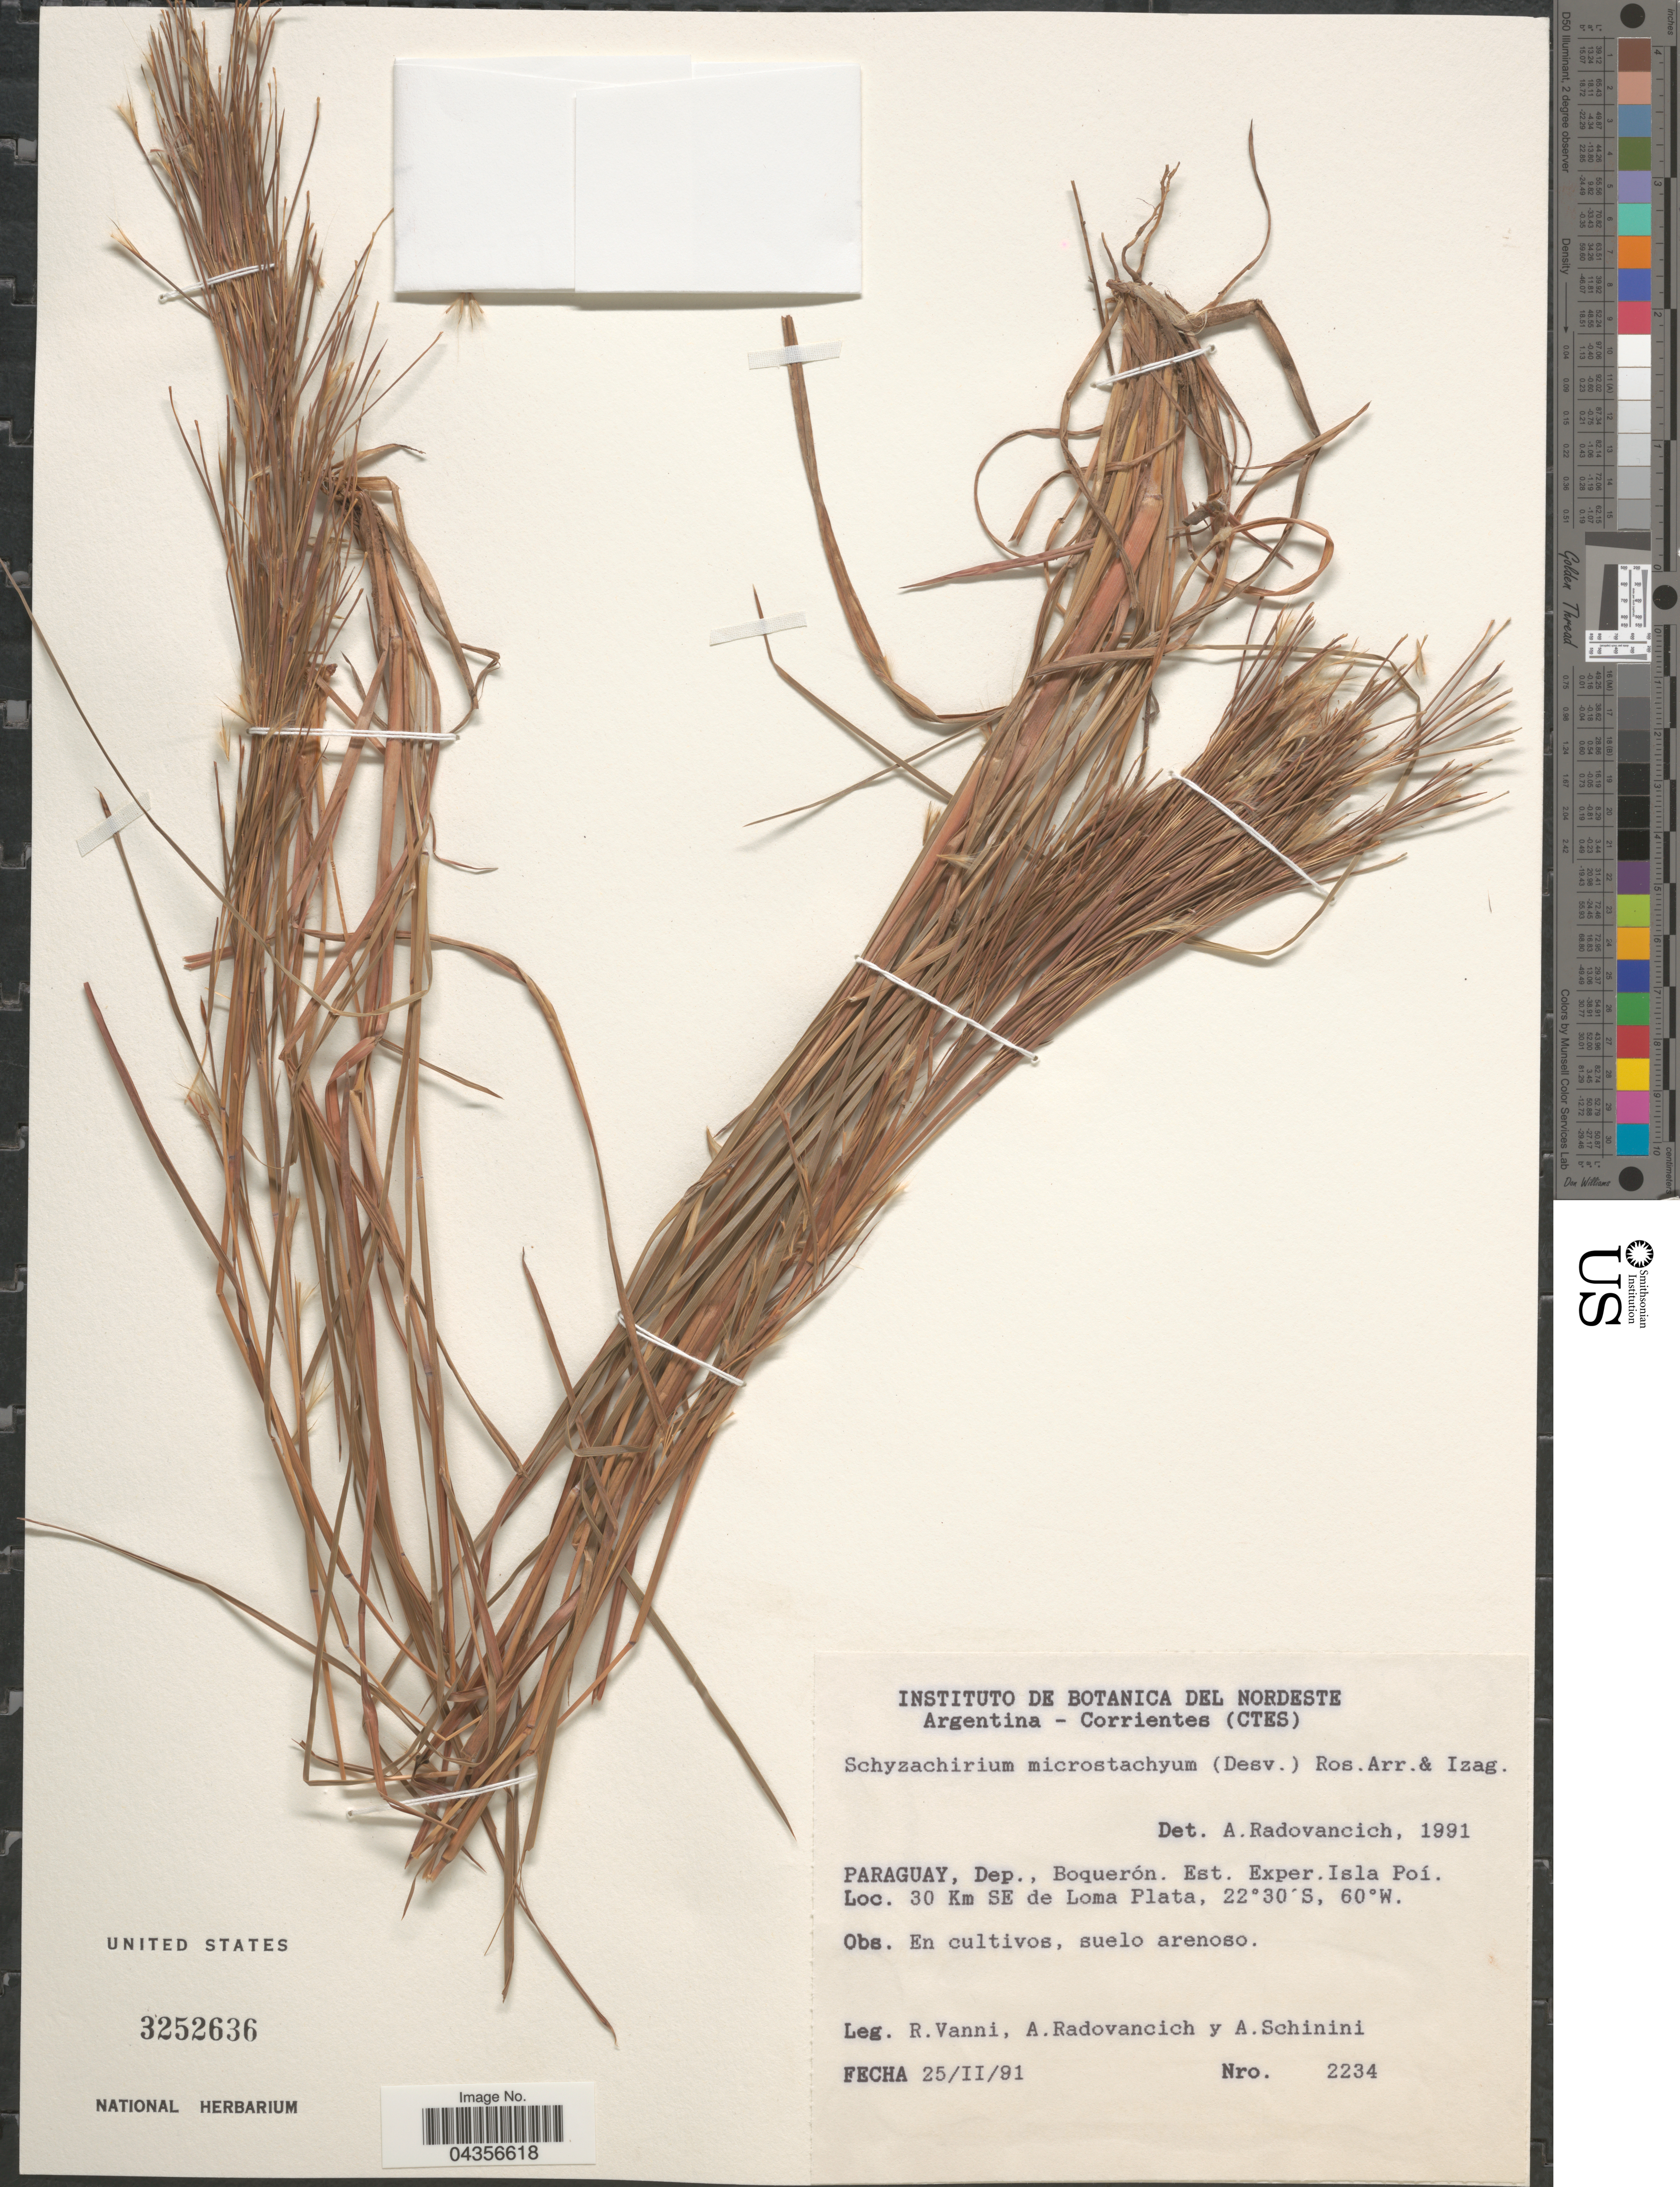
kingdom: Plantae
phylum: Tracheophyta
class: Liliopsida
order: Poales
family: Poaceae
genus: Schizachyrium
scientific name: Schizachyrium microstachyum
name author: (Desv. ex Ham.) Roseng. et al.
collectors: R. Vanni, A. Radovancich & A. Schinini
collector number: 2234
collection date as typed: Transcribed d/m/y: 25/2/91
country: Paraguay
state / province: Boqueron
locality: Dep. Boquerón. Est. Exper. Isla Poí. 30 Km SE de Loma Plata.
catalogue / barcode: US 3252636